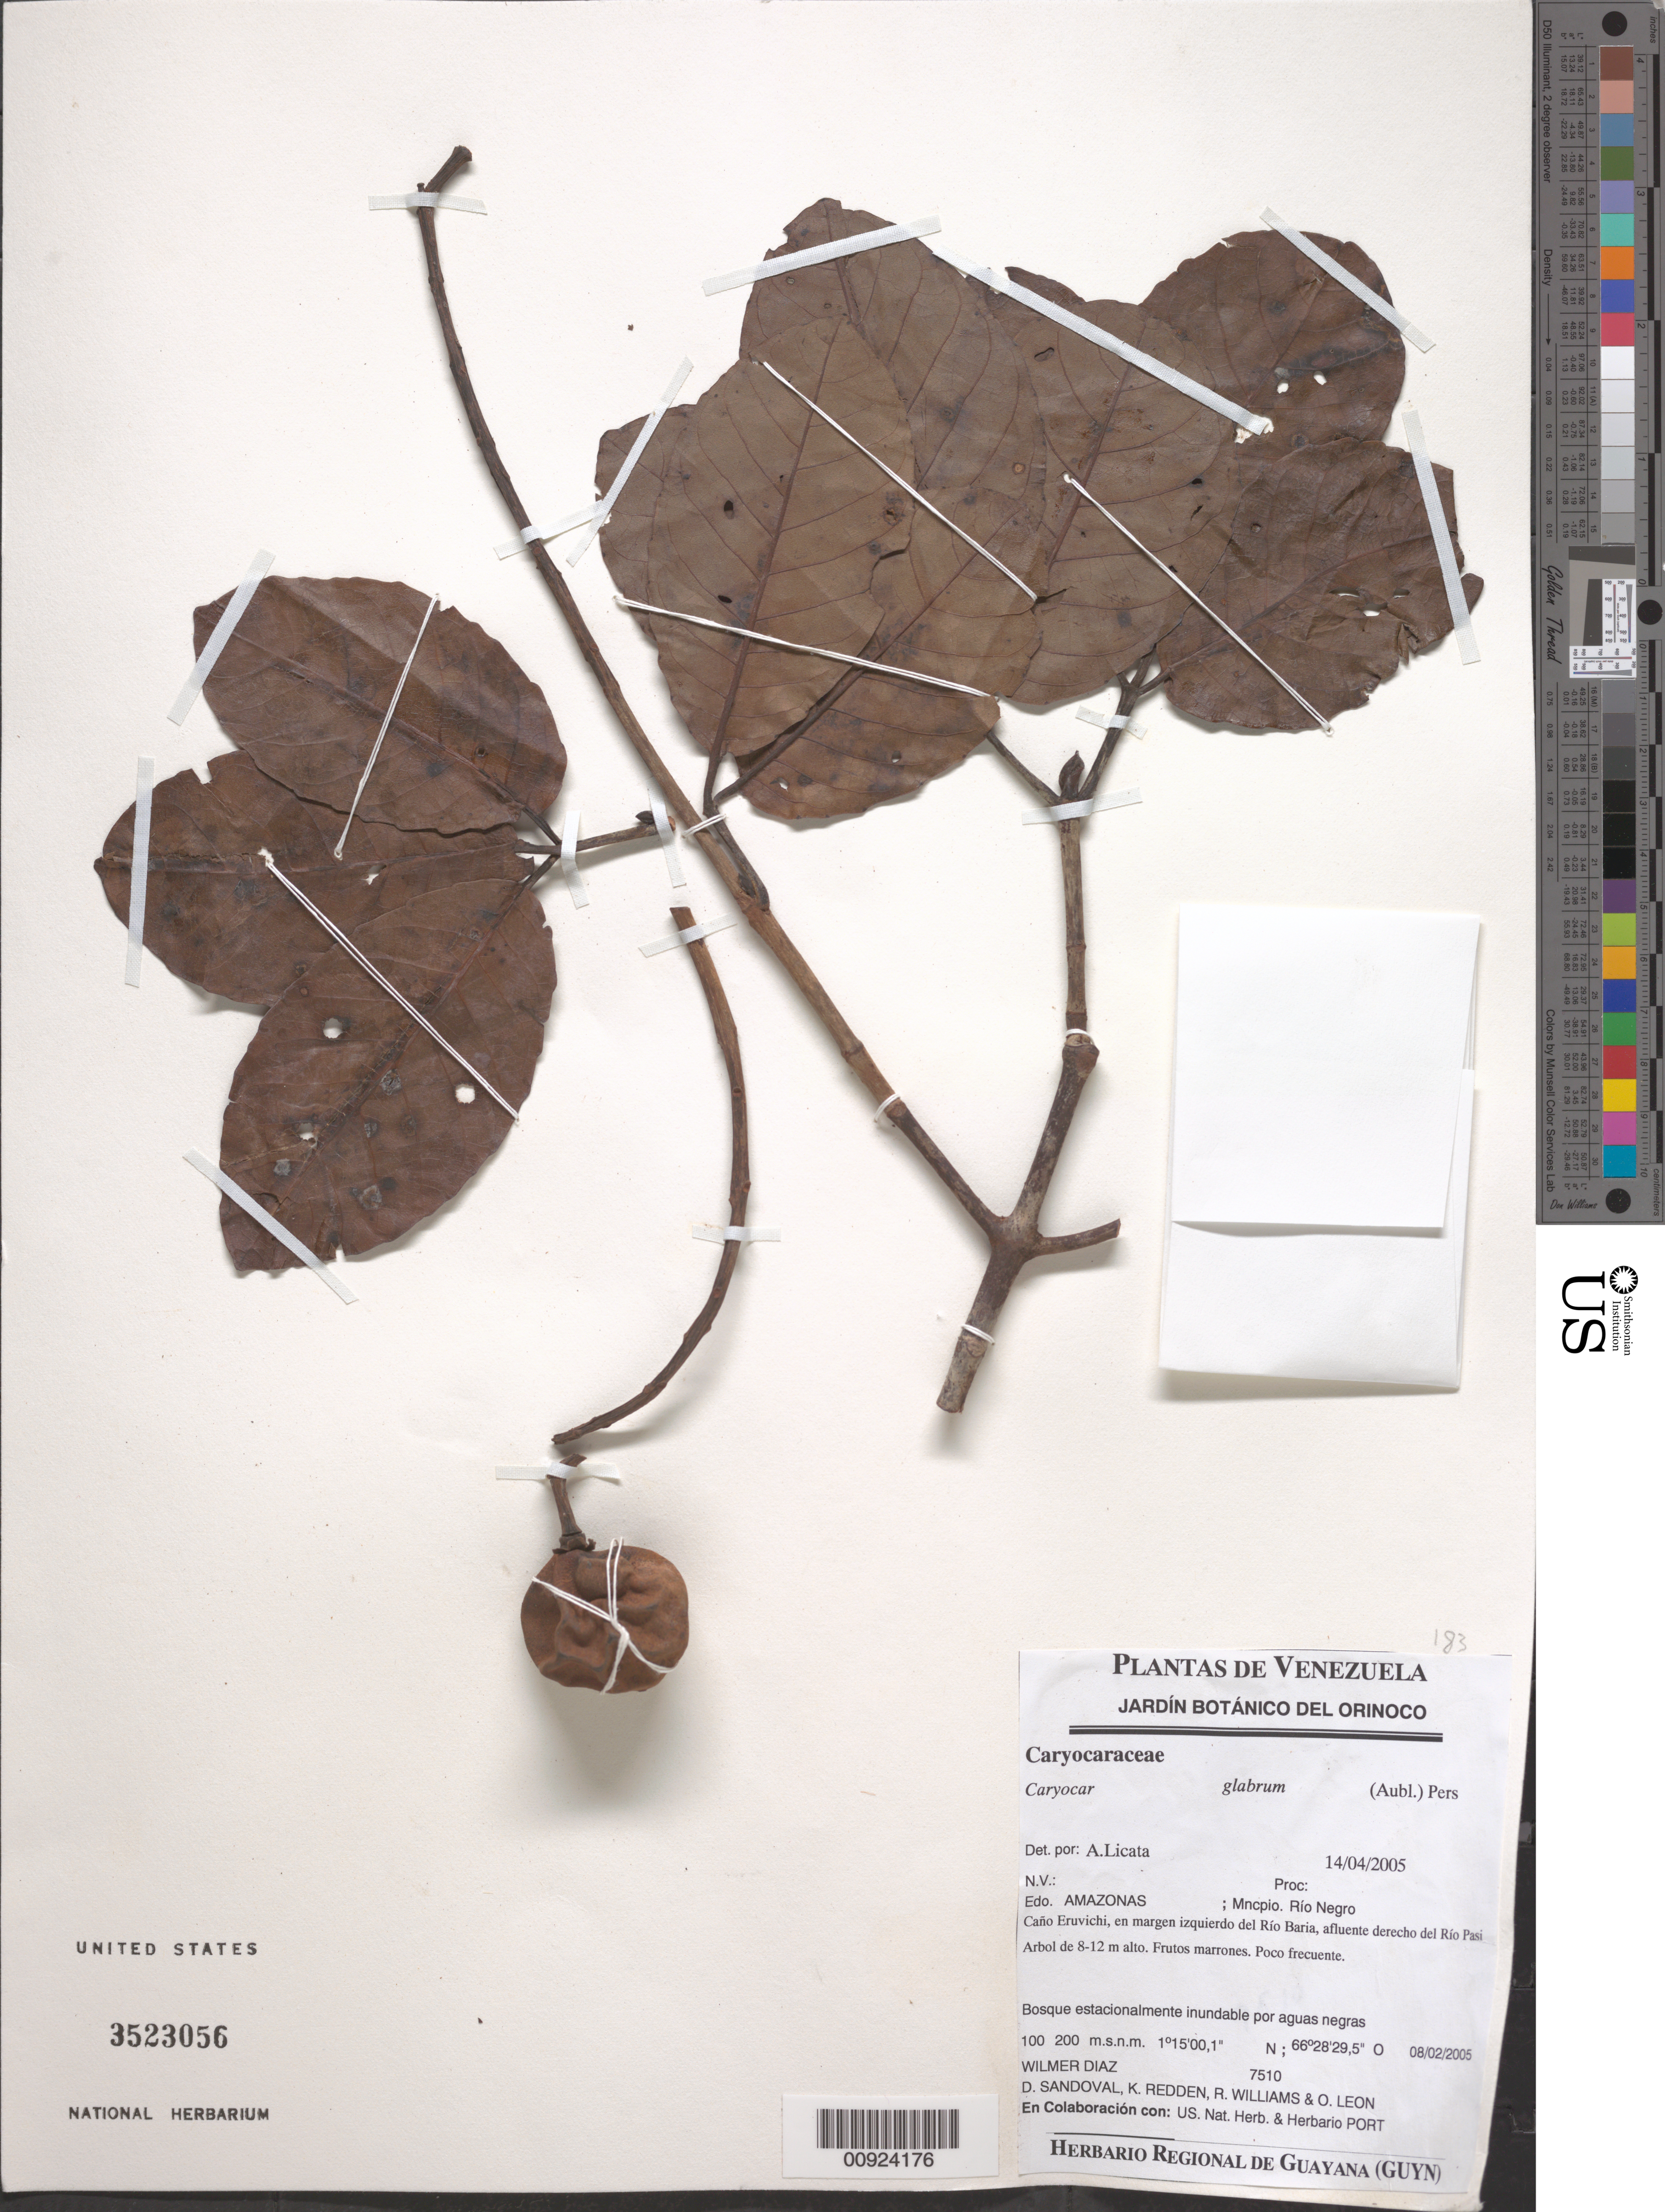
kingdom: Plantae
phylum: Tracheophyta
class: Magnoliopsida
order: Malpighiales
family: Caryocaraceae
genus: Caryocar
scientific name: Caryocar glabrum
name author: (Aubl.) Pers.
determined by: Licata, A., (PORT), Univ. Nac. Exp. de los Llanos Ezequiel Zamora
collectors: W. Díaz P., D. Sandoval, K. M. Redden, R. Williams & O. León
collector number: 7510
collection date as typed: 8-Feb-05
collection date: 2005-02-08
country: Venezuela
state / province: Amazonas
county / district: Río Negro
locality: Caño Cachiapo, Eruvichi, en margen izquierdo del Rio Baria, afluente derecho del Rio Pasi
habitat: Bosque estacionalmente inundable por aguas negras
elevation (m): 100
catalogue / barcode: US 3523056